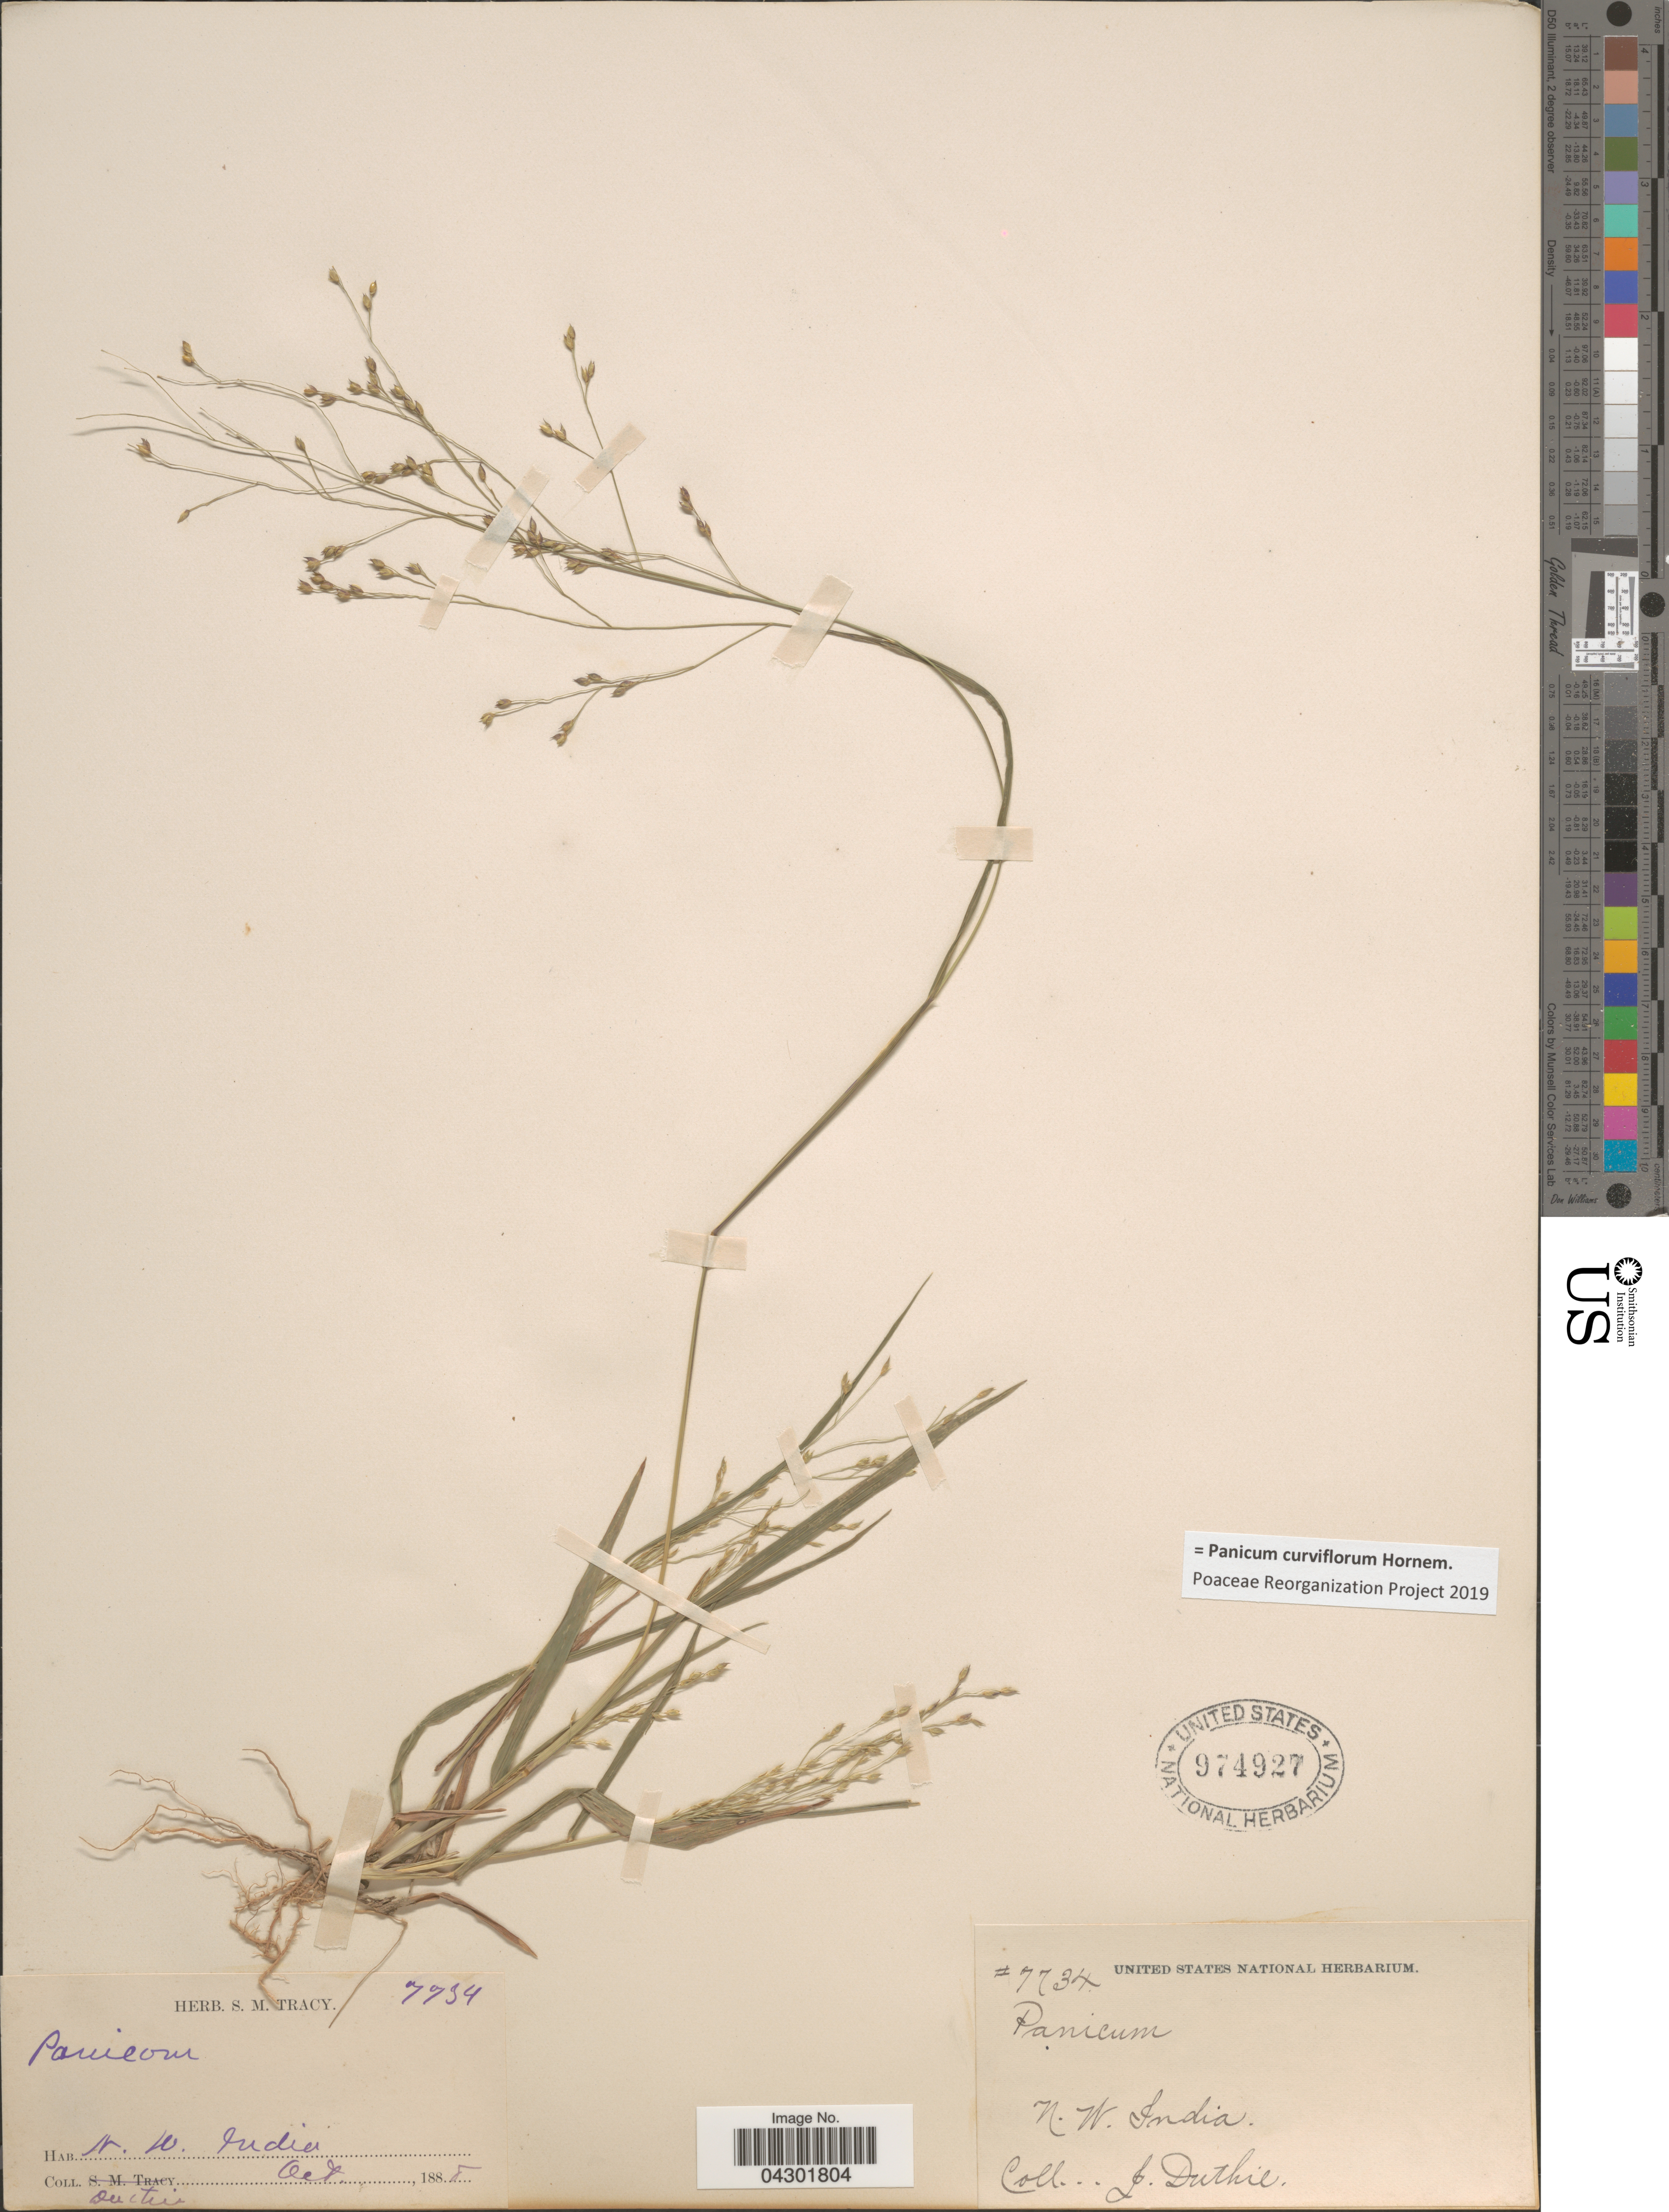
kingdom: Plantae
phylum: Tracheophyta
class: Liliopsida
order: Poales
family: Poaceae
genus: Panicum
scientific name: Panicum curviflorum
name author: Hornem.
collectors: J. F. Duthie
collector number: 7734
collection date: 1888-10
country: India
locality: N. W. India.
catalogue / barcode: US 974927